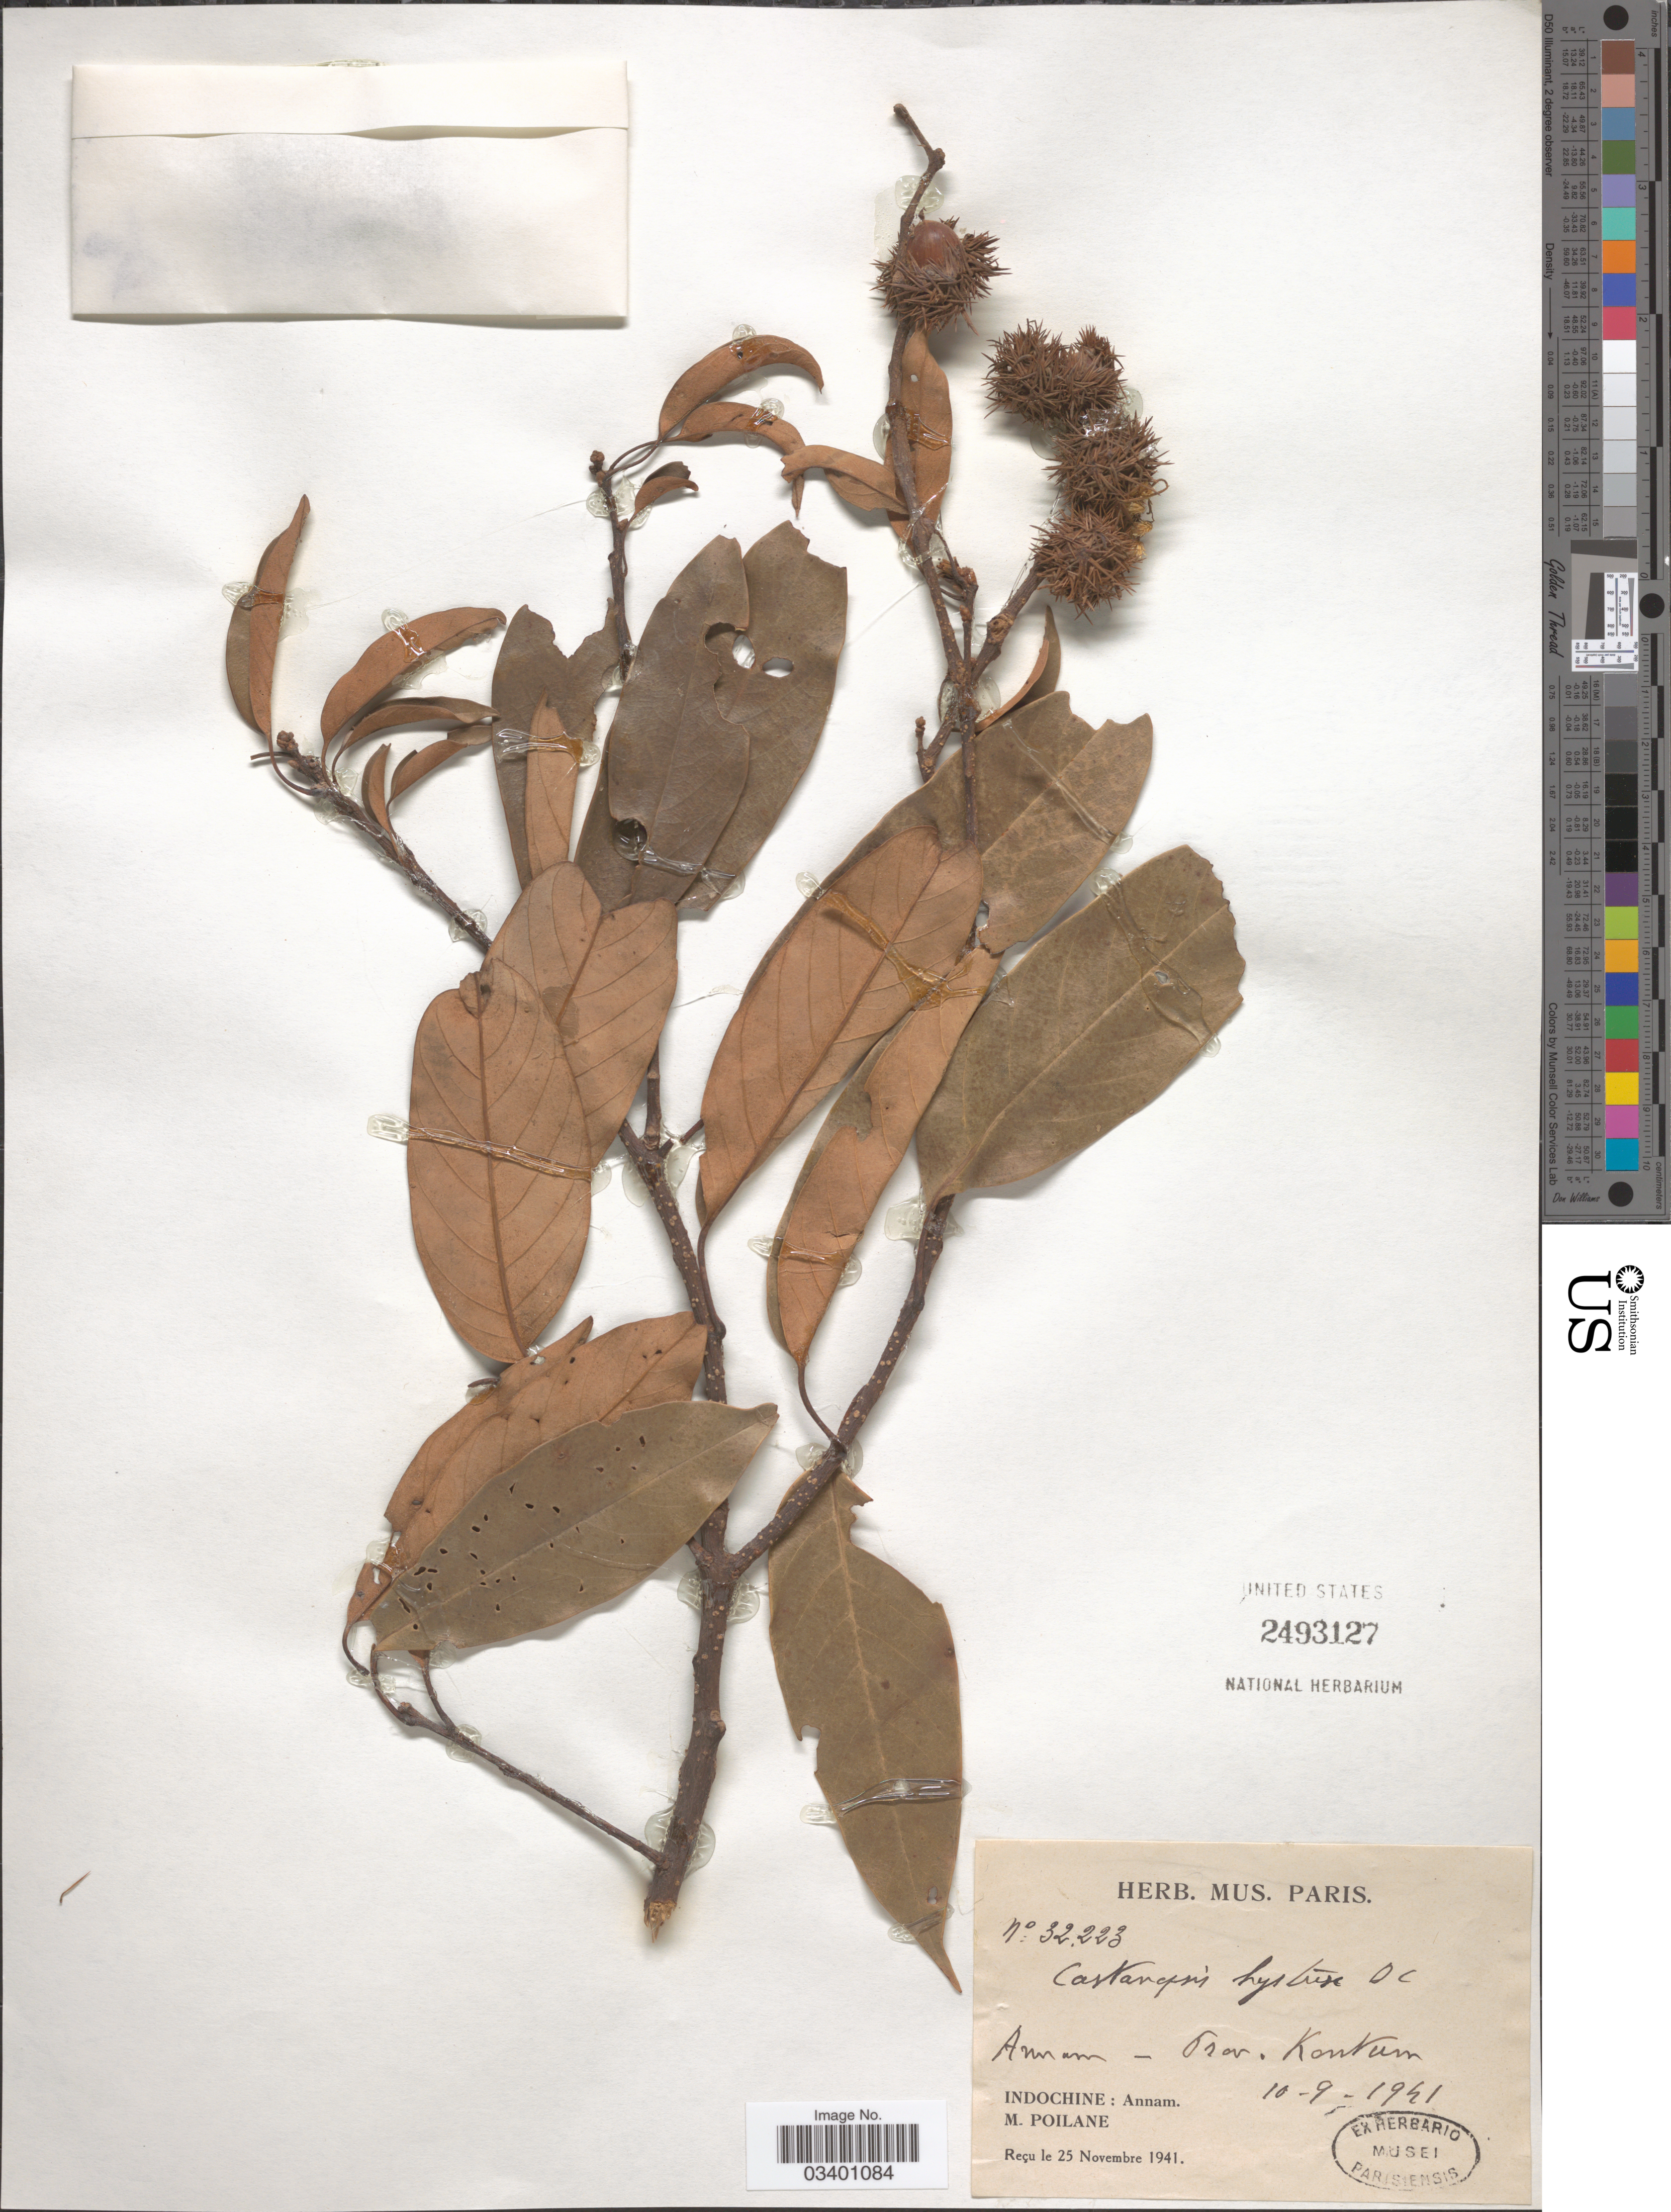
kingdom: Plantae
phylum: Tracheophyta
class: Magnoliopsida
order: Fagales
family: Fagaceae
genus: Castanopsis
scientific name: Castanopsis hystrix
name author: Hook. f. & Thomson ex A. DC.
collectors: M. Poilane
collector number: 32223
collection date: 1941-09-10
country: Vietnam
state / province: Kon Tum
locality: Annam - Prov. Kontum. Indochine.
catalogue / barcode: US 2493127